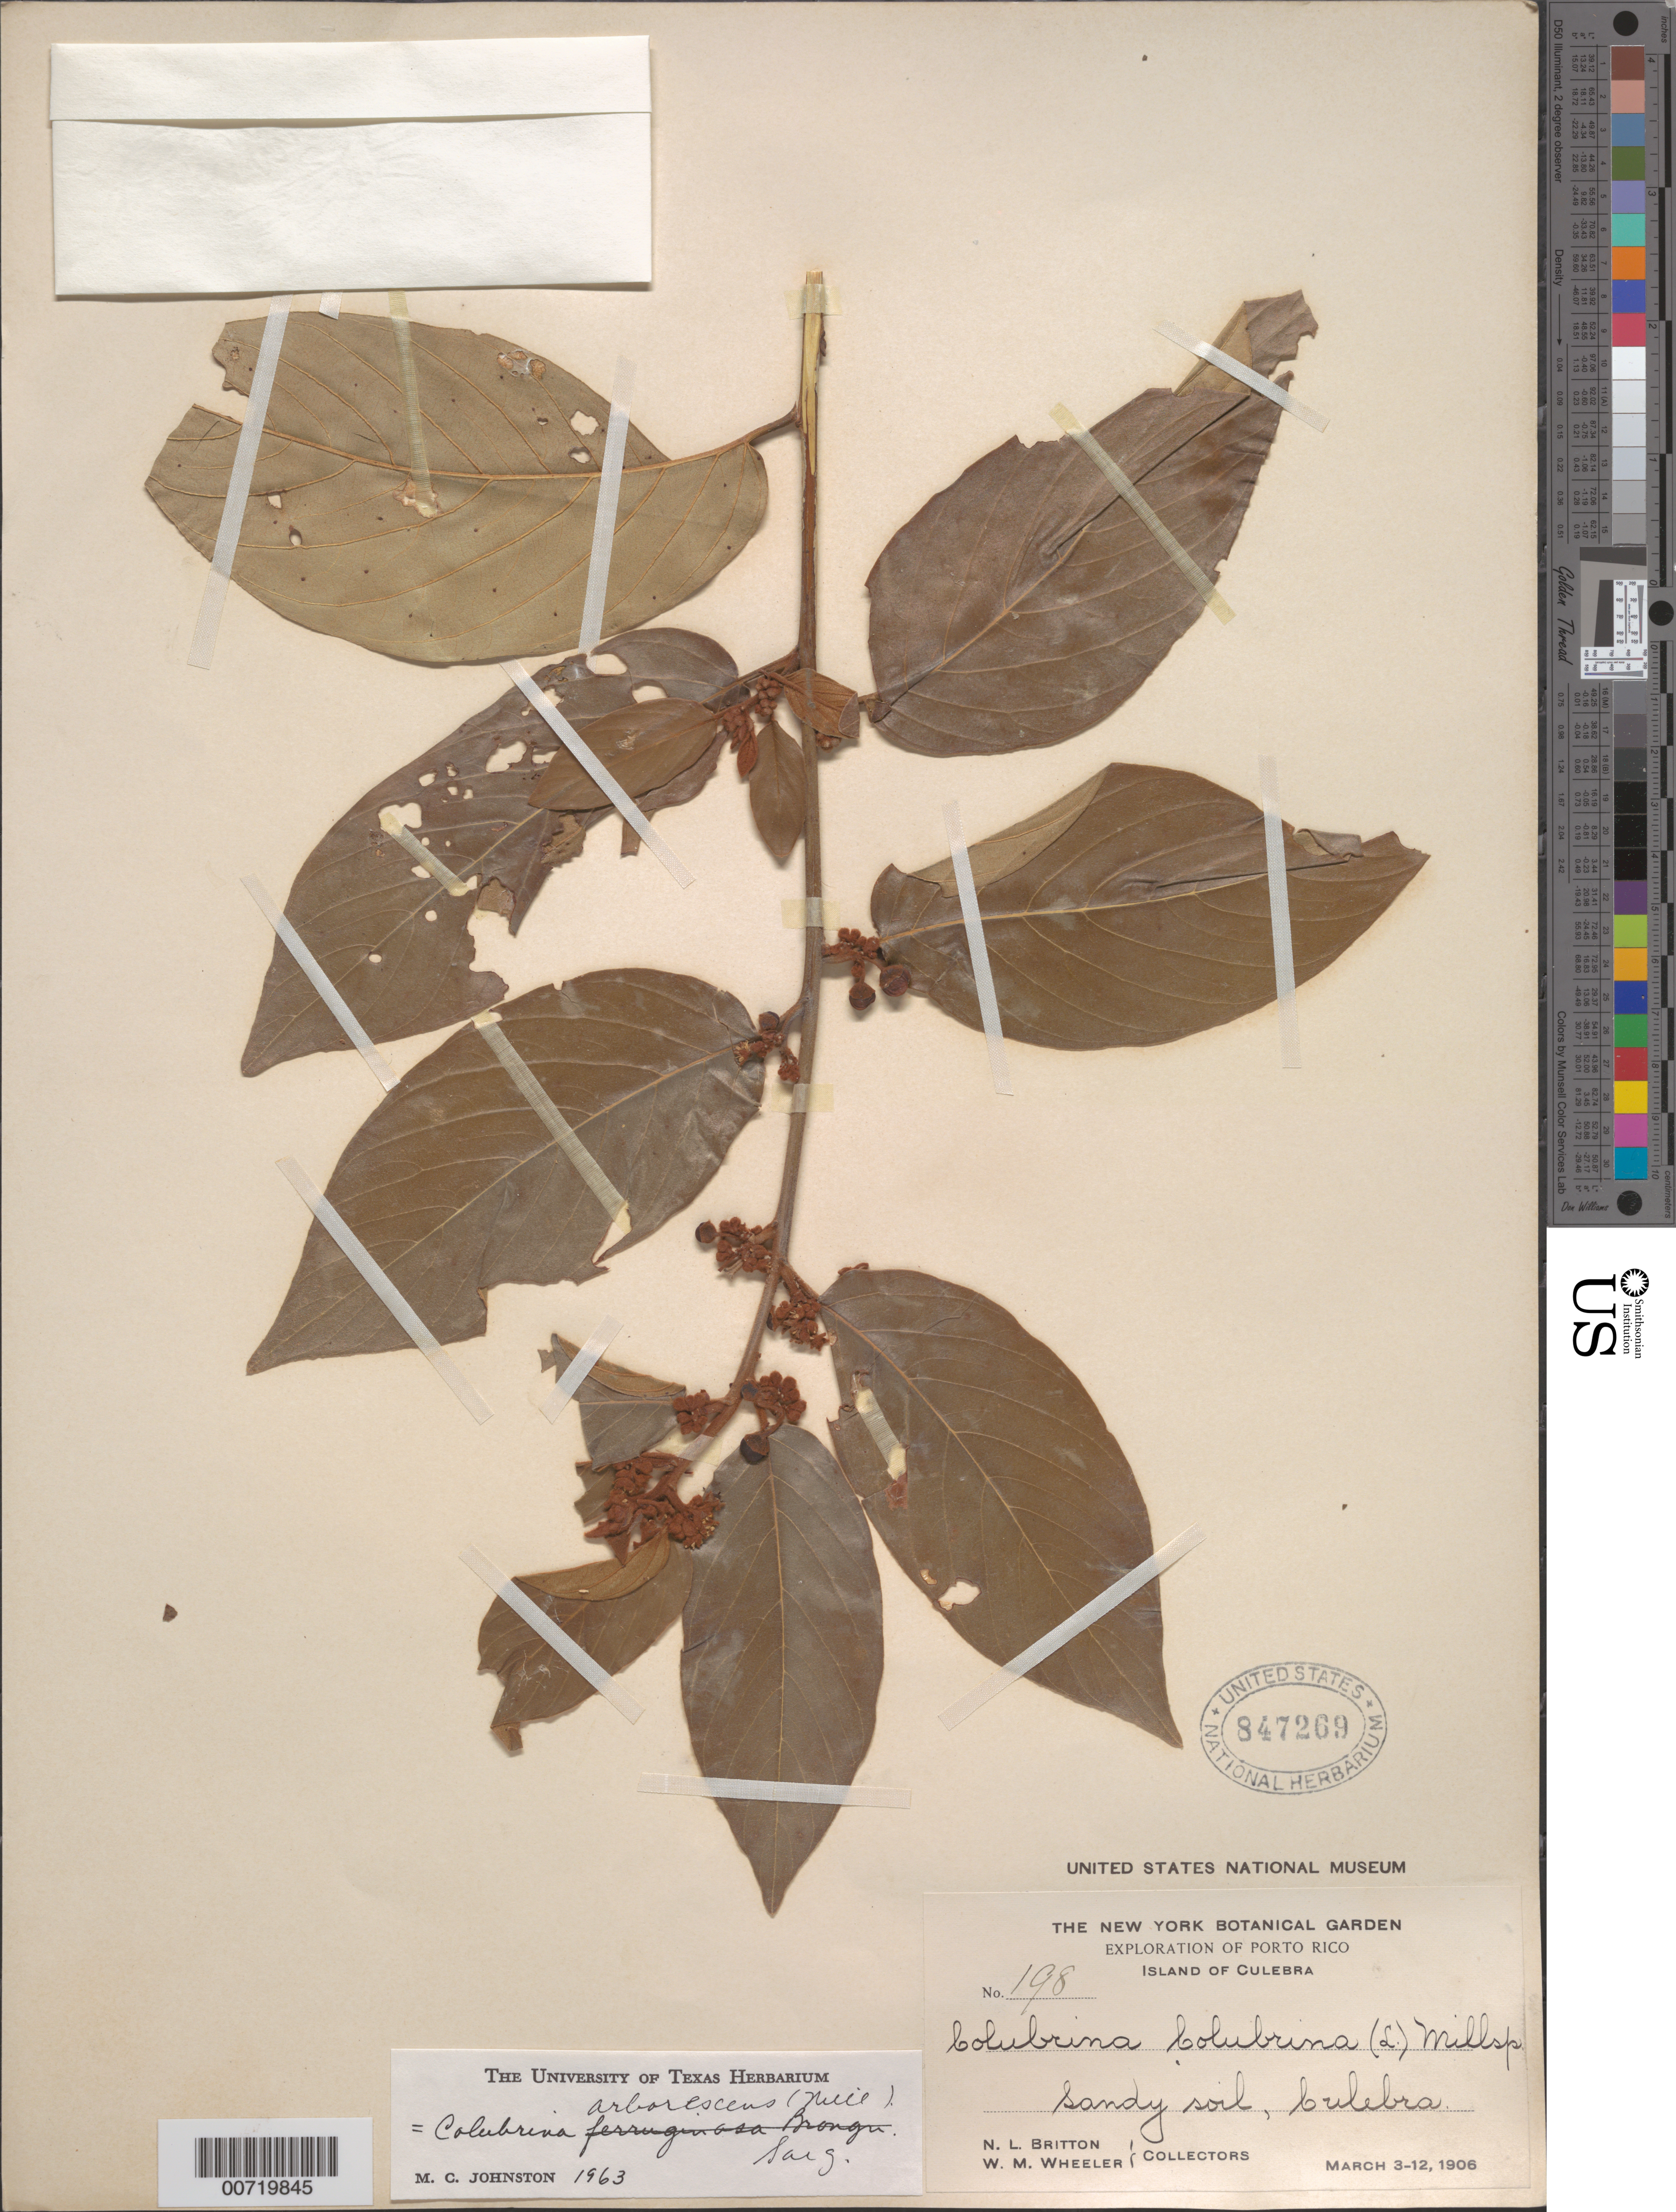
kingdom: Plantae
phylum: Tracheophyta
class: Magnoliopsida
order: Rosales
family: Rhamnaceae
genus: Colubrina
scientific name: Colubrina arborescens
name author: (Mill.) Sarg.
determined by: Johnston, Marshall C.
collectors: N. Britton & W. Wheeler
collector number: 198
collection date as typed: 03 Mar 1906 to 12 Mar 1906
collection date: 1906-03-03/1906-03-12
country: Puerto Rico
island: Culebra I.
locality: Culebra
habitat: Sandy soil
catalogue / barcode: US 847269